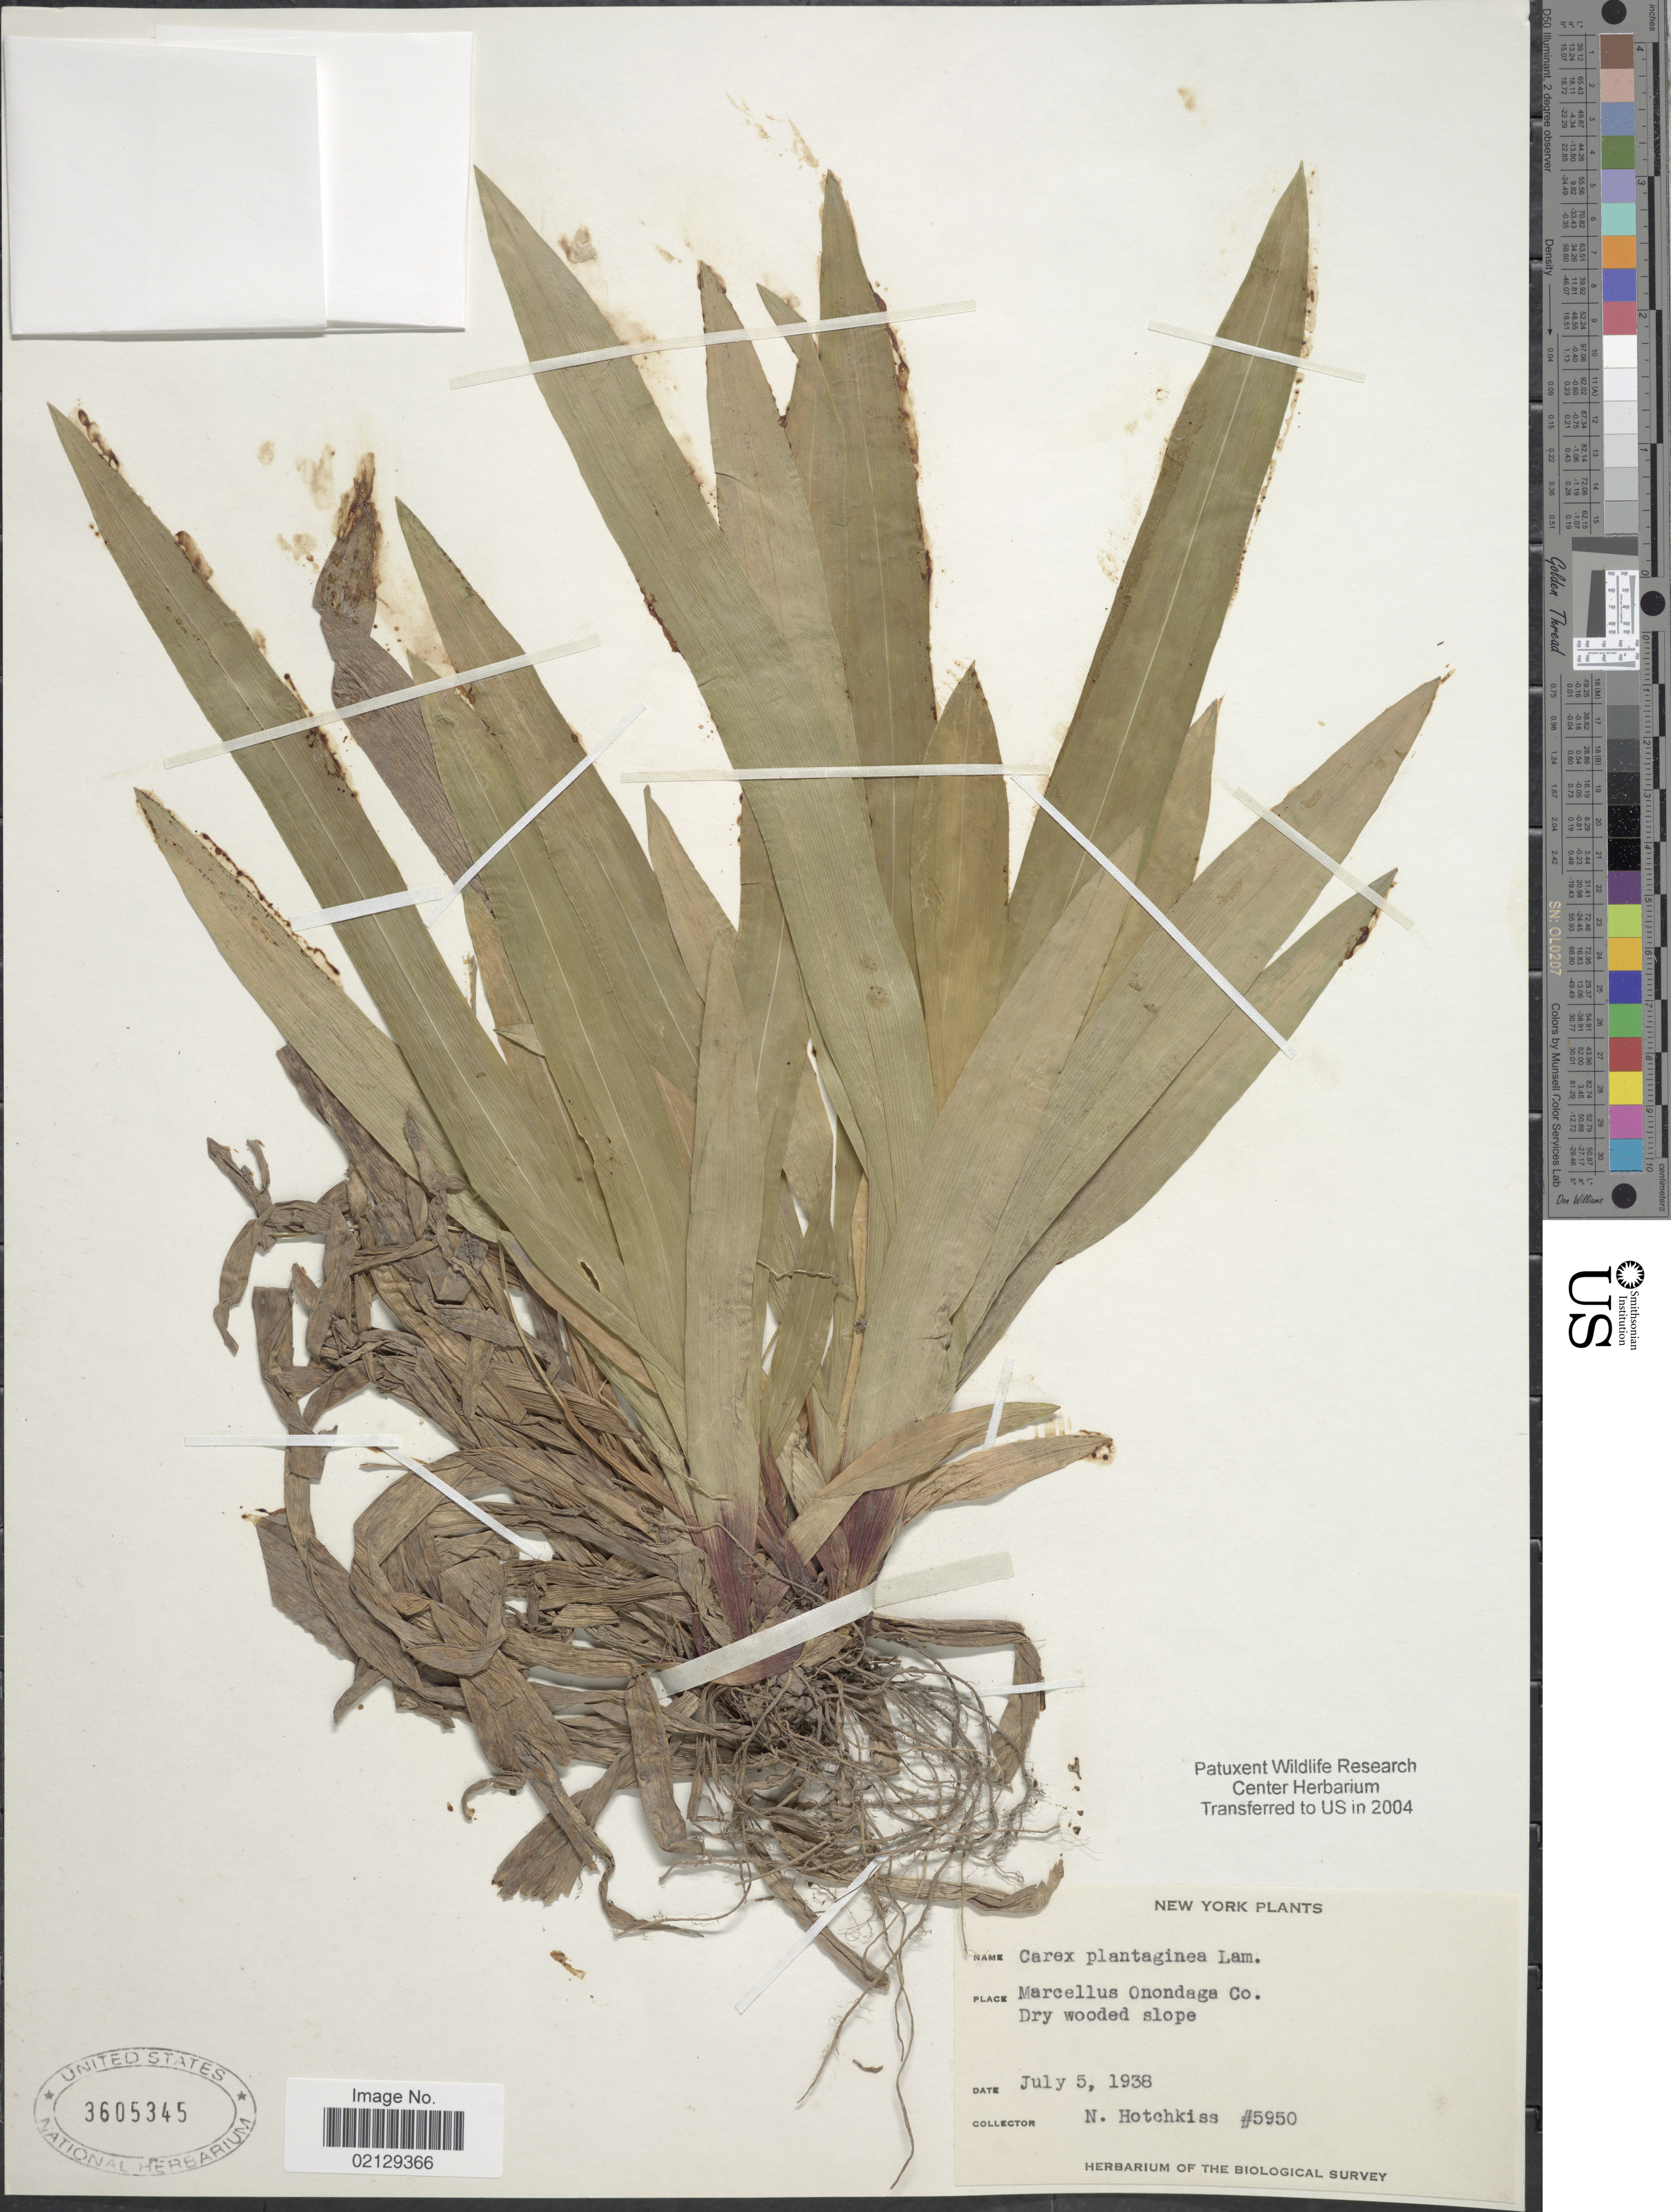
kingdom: Plantae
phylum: Tracheophyta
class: Liliopsida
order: Poales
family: Cyperaceae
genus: Carex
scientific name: Carex plantaginea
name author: Lam.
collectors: N. Hotchkiss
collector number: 5950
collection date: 1938-07-05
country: United States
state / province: New York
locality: Marcellus Onondaga Co., Dry wooded slope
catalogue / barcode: US 3605345